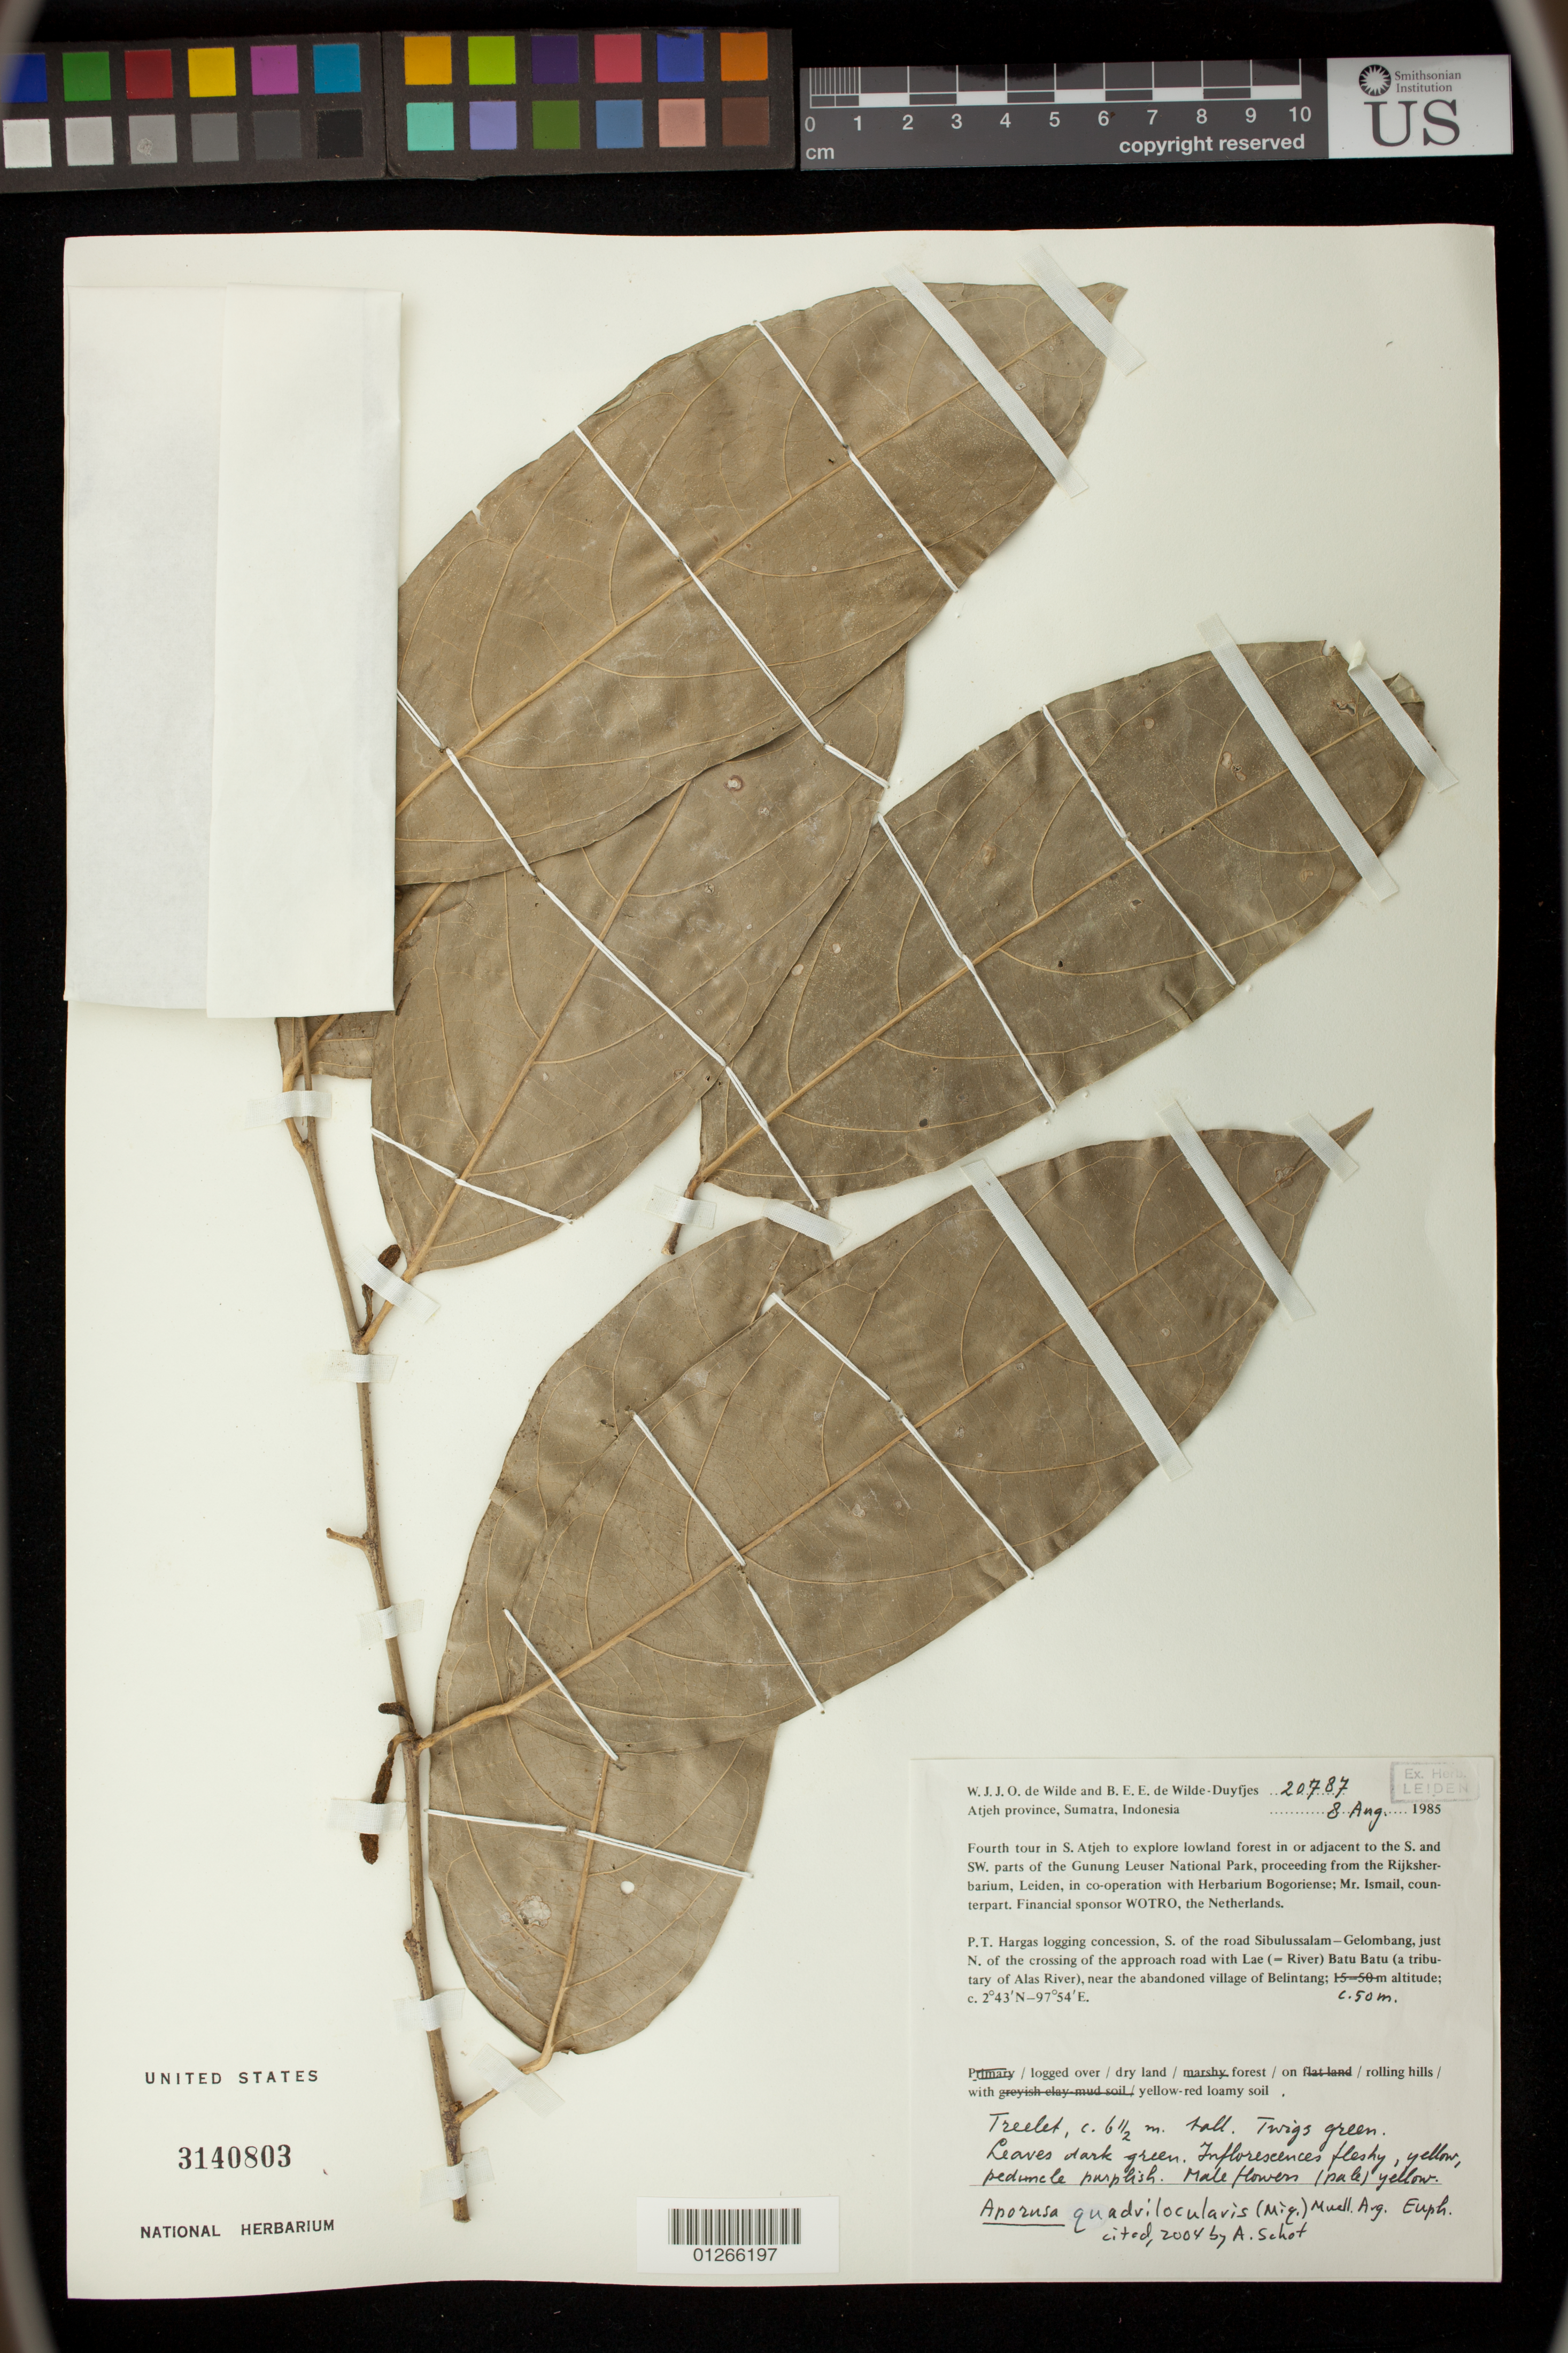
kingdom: Plantae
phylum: Tracheophyta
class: Magnoliopsida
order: Malpighiales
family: Phyllanthaceae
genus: Aporosa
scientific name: Aporosa quadrilocularis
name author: (Miq.) Müll. Arg.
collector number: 20787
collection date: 1985-08-08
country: Indonesia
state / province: Sumatra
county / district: Aceh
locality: Atjeh, Sumatra, Indonesia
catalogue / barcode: US 3140803